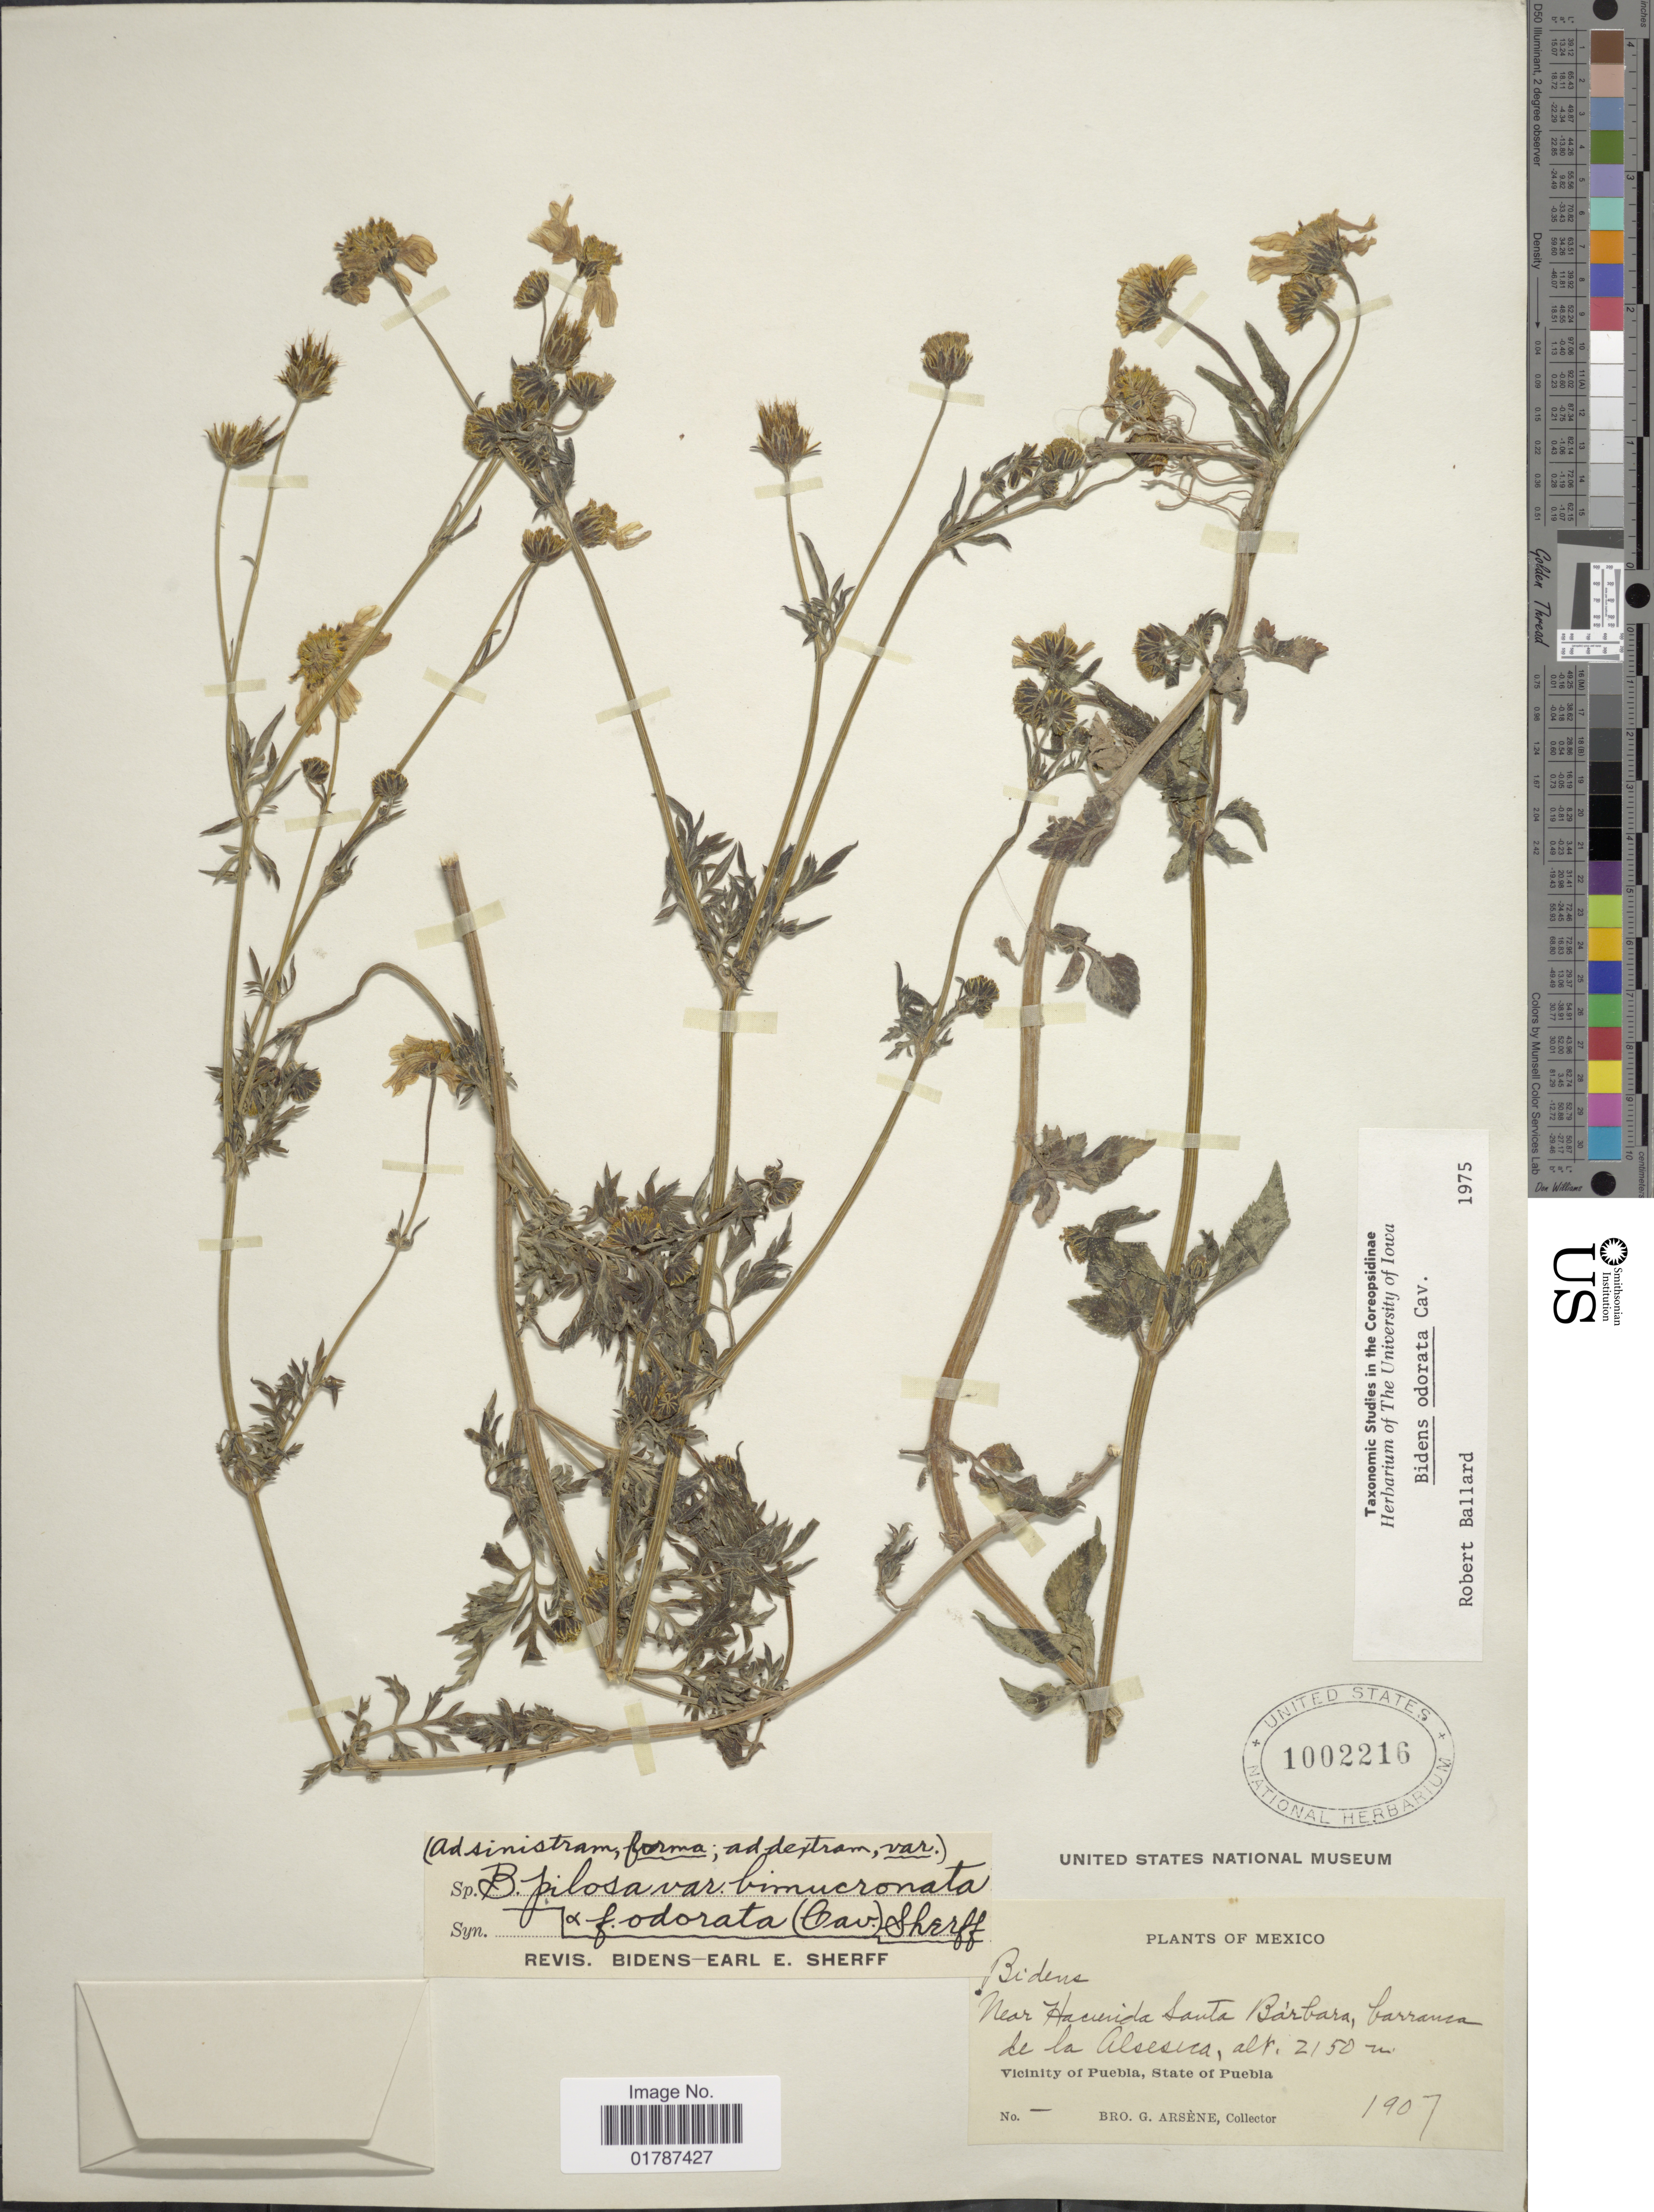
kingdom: Plantae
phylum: Tracheophyta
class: Magnoliopsida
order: Asterales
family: Asteraceae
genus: Bidens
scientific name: Bidens odorata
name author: Cav.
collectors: Bro. G. Arsène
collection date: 1907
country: Mexico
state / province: Puebla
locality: Near Hacienda Santa Barbosa, barranca de la Alsesica, Vicinity of Puebla, State of Puebla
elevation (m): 2150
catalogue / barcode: US 1002216